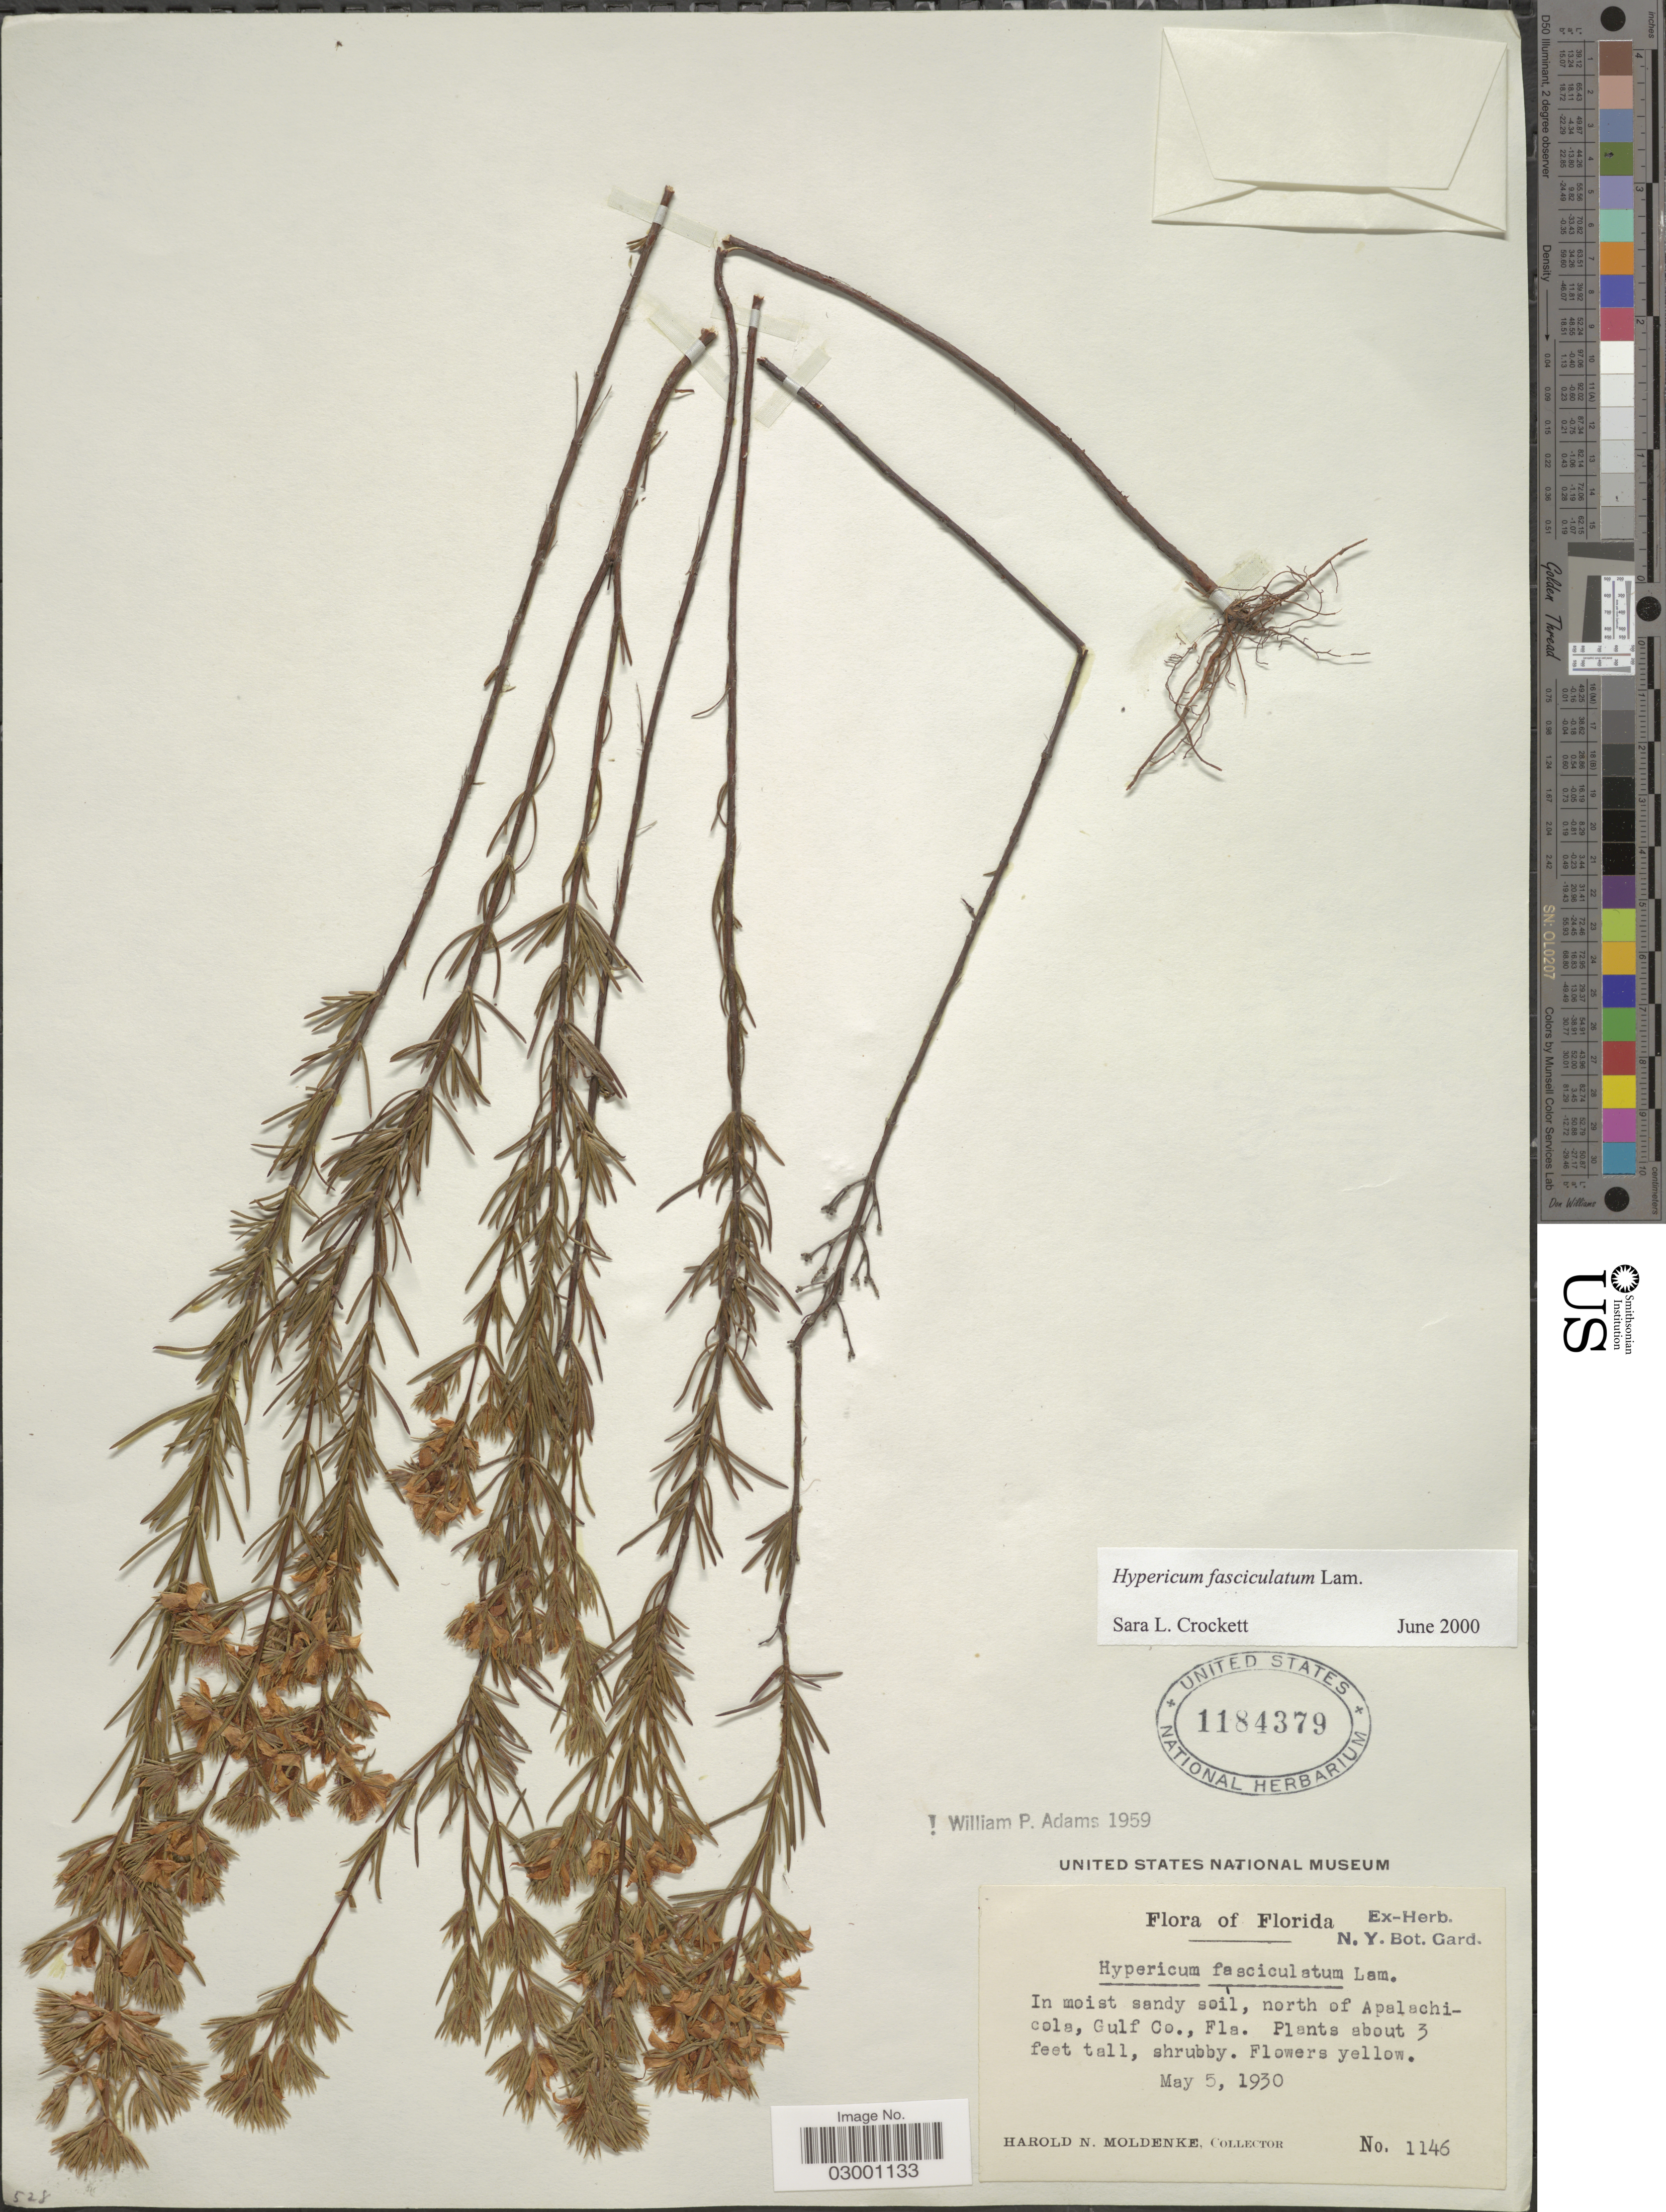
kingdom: Plantae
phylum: Tracheophyta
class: Magnoliopsida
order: Malpighiales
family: Hypericaceae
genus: Hypericum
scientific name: Hypericum fasciculatum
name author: Lam.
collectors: H. N. Moldenke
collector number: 1146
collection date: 1930-05-05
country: United States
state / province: Florida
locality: North of Apalachicola, Gulf Co., Fla.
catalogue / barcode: US 1184379